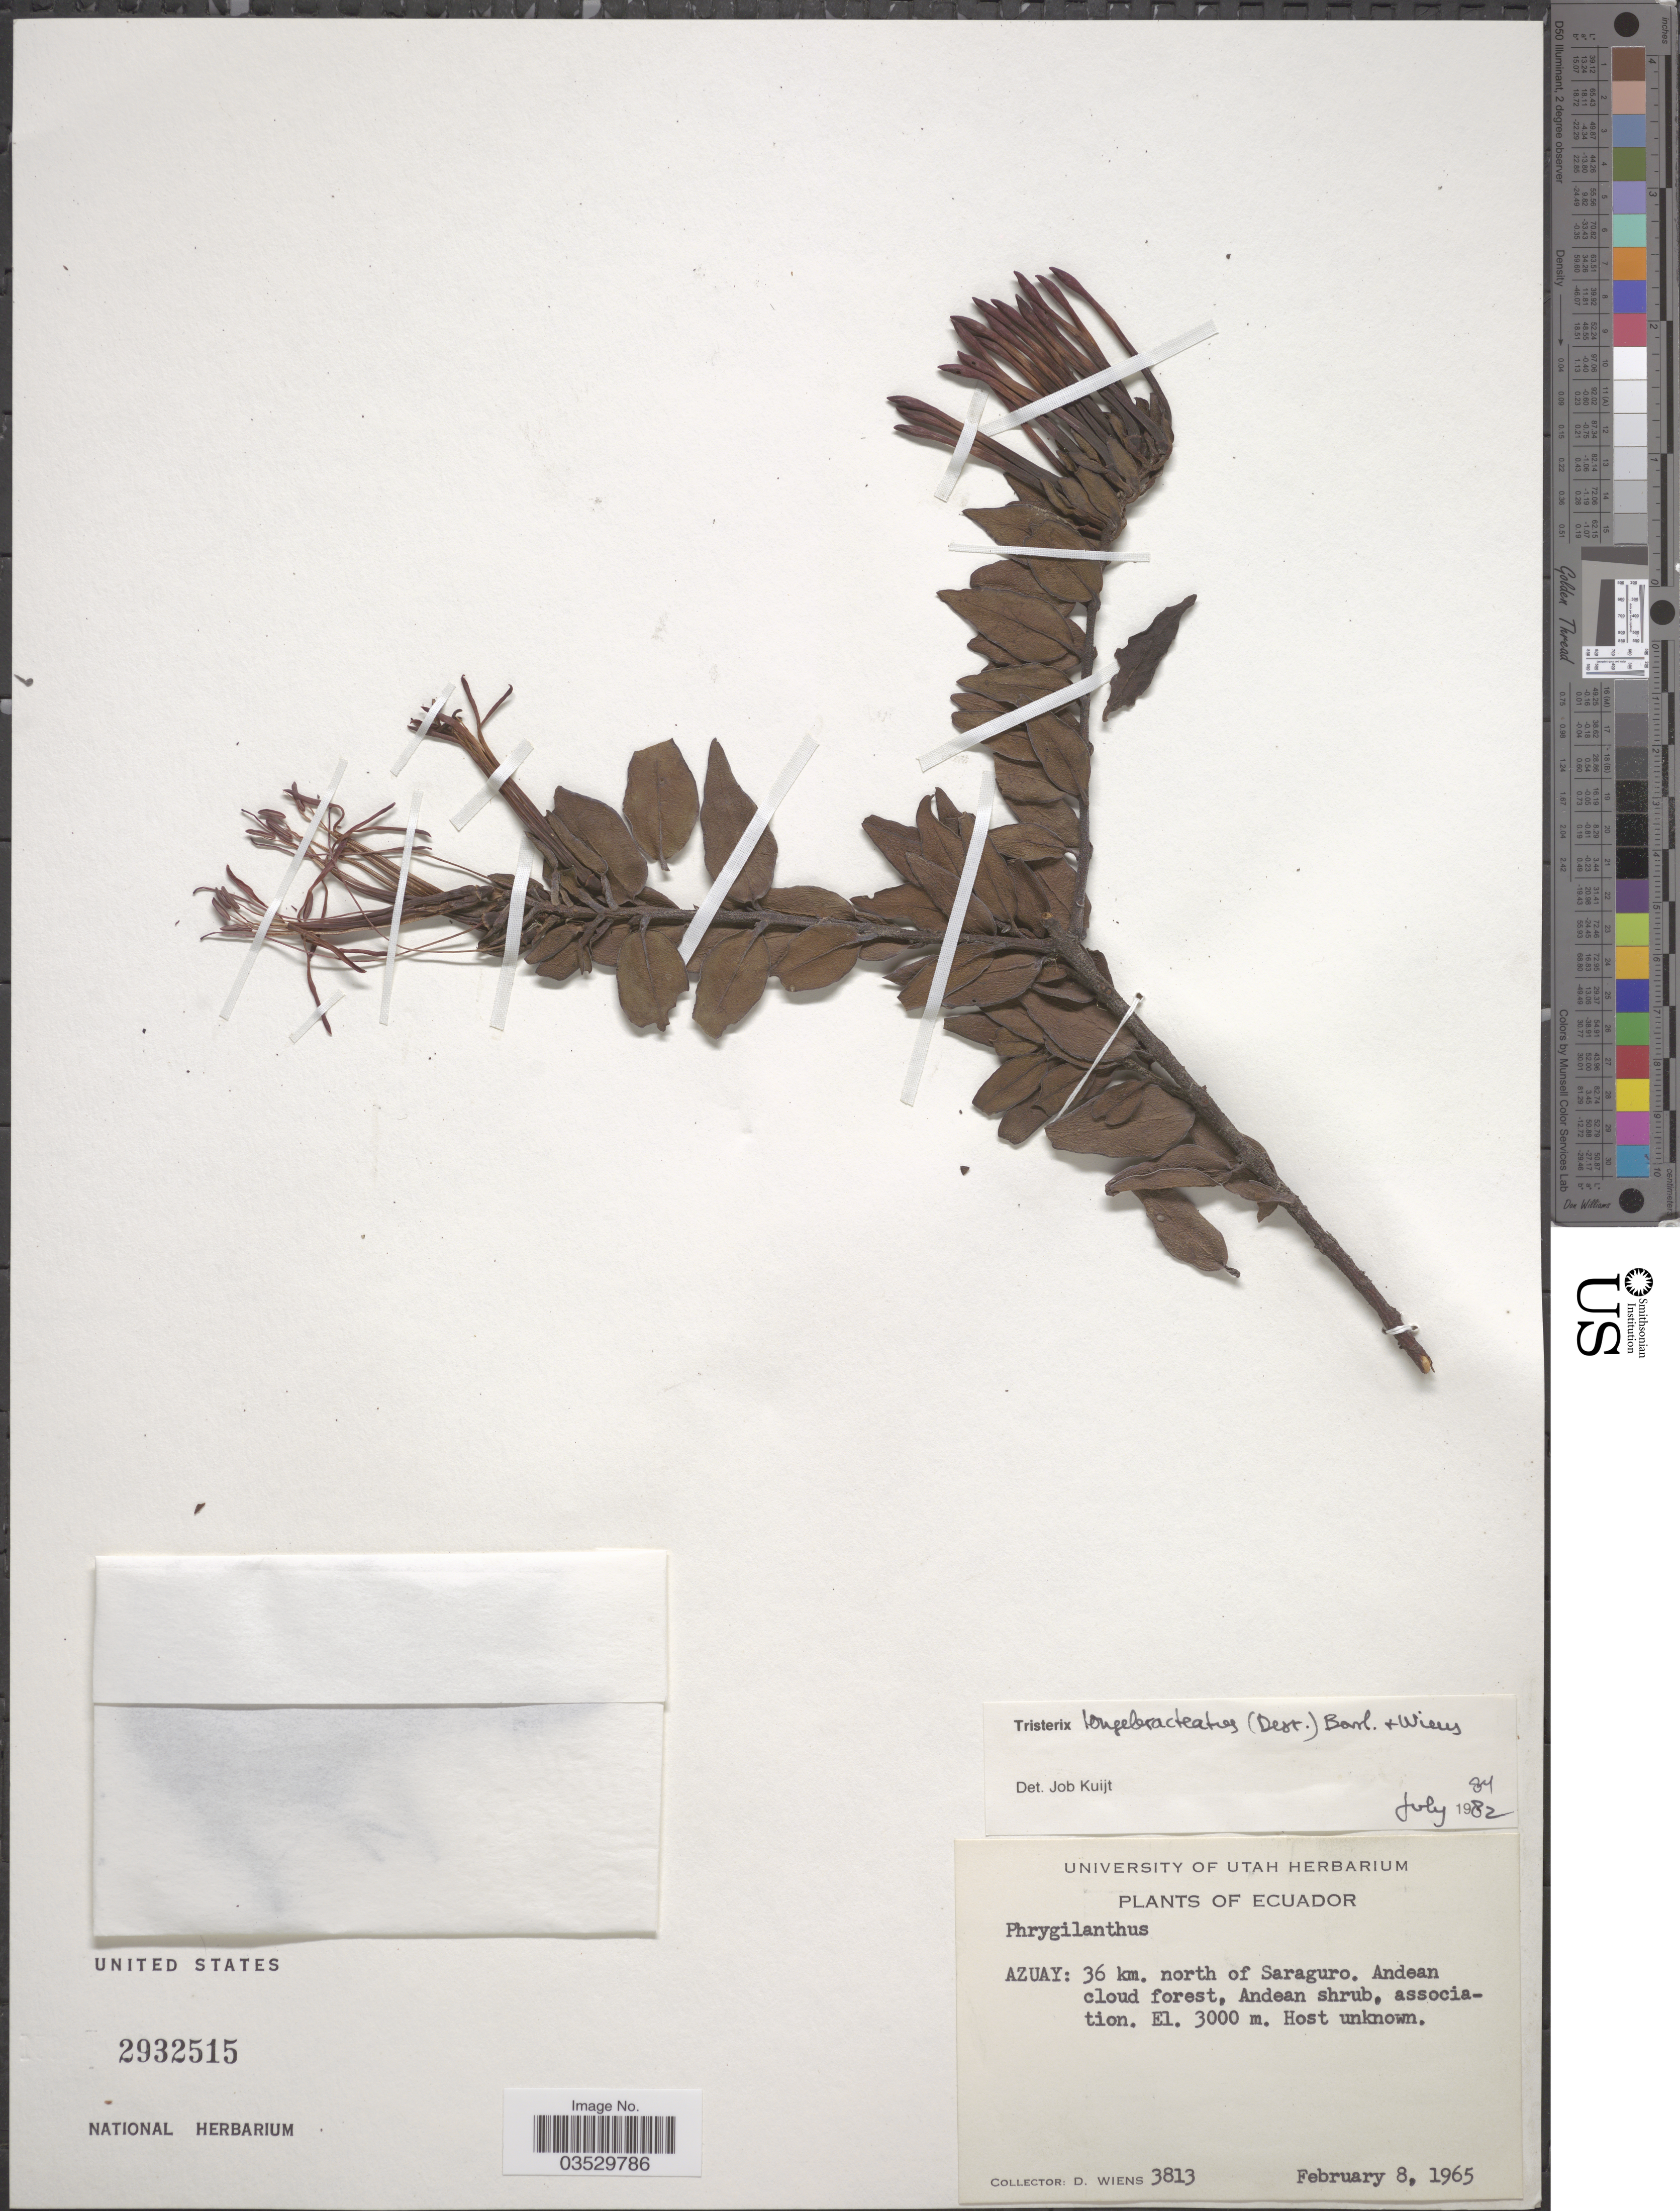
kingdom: Plantae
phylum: Tracheophyta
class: Magnoliopsida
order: Santalales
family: Loranthaceae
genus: Tristerix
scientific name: Tristerix longebracteatus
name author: (Desr.) Bart. & Wiens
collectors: D. Wiens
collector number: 3813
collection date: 1965-02-08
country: Ecuador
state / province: Azuay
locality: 36 km. north of Saraguro.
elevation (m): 3000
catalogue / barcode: US 2932515